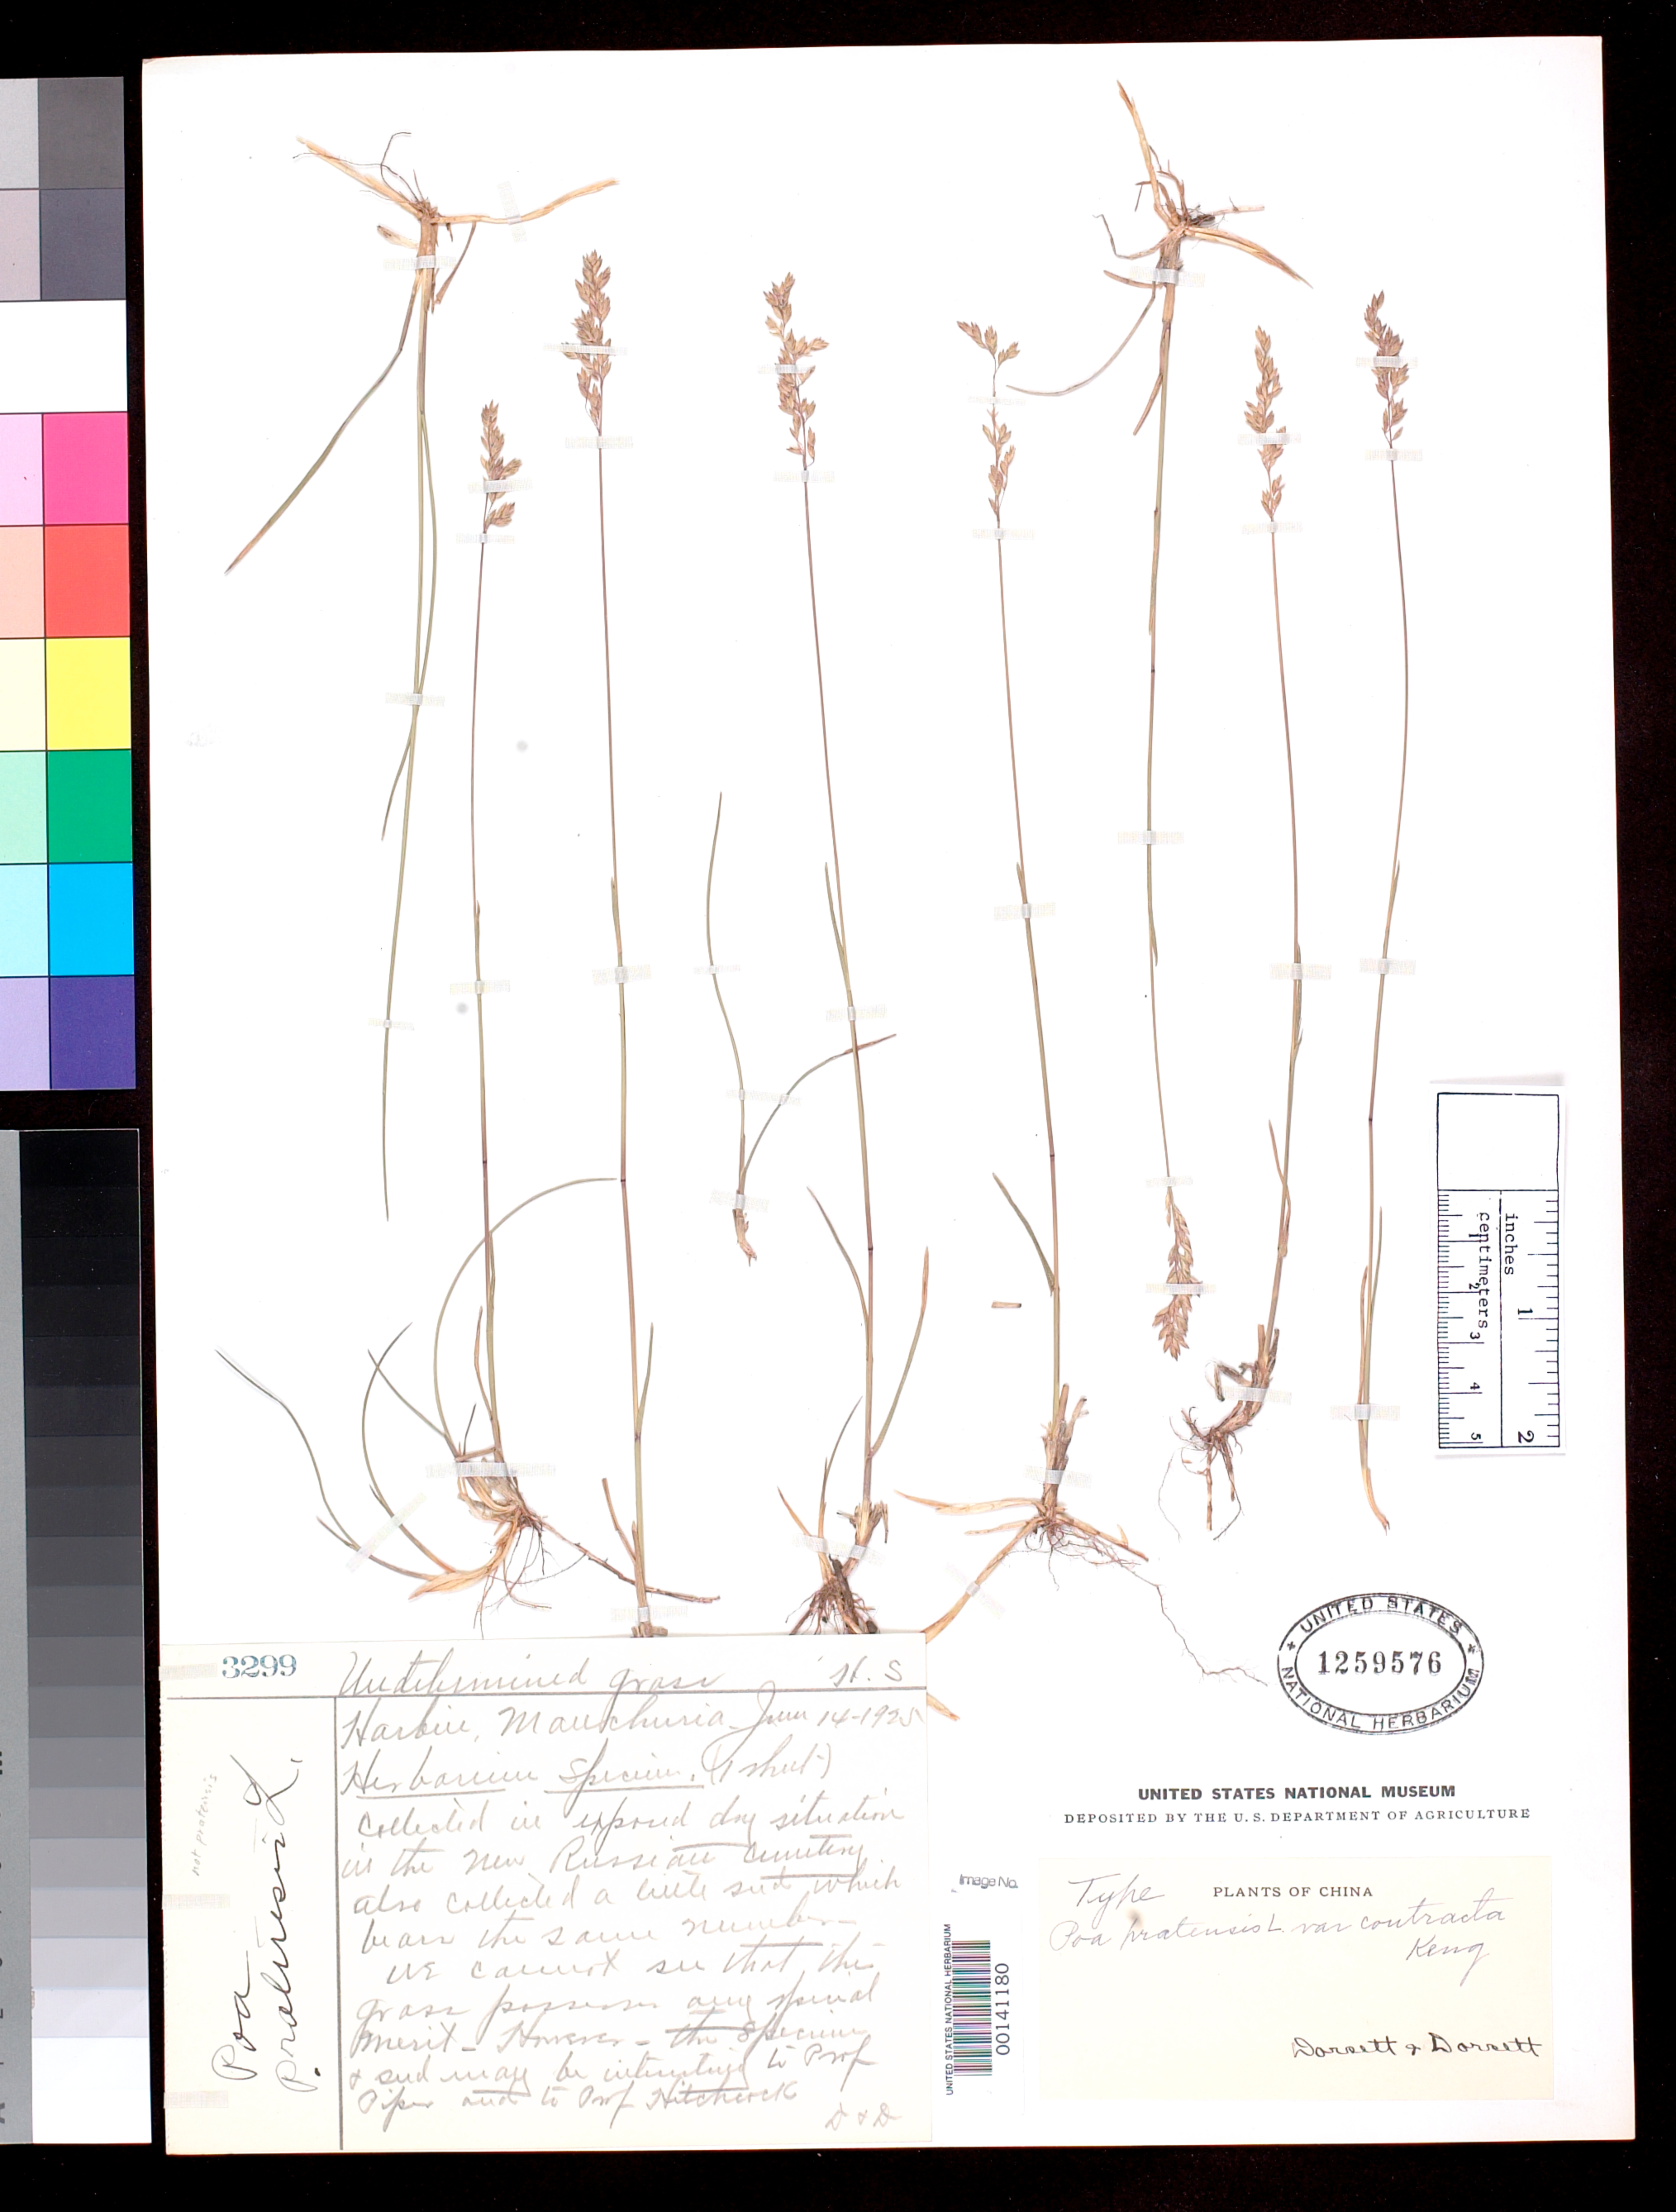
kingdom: Plantae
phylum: Tracheophyta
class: Liliopsida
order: Poales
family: Poaceae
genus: Poa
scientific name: Poa pratensis var. contracta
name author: Keng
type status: Holotype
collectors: P. H. Dorsett & -- Dorsett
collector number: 3299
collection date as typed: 14 Jun 1925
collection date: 1925-06-14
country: China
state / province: Heilongjiang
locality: Harbin.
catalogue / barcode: US 1259576